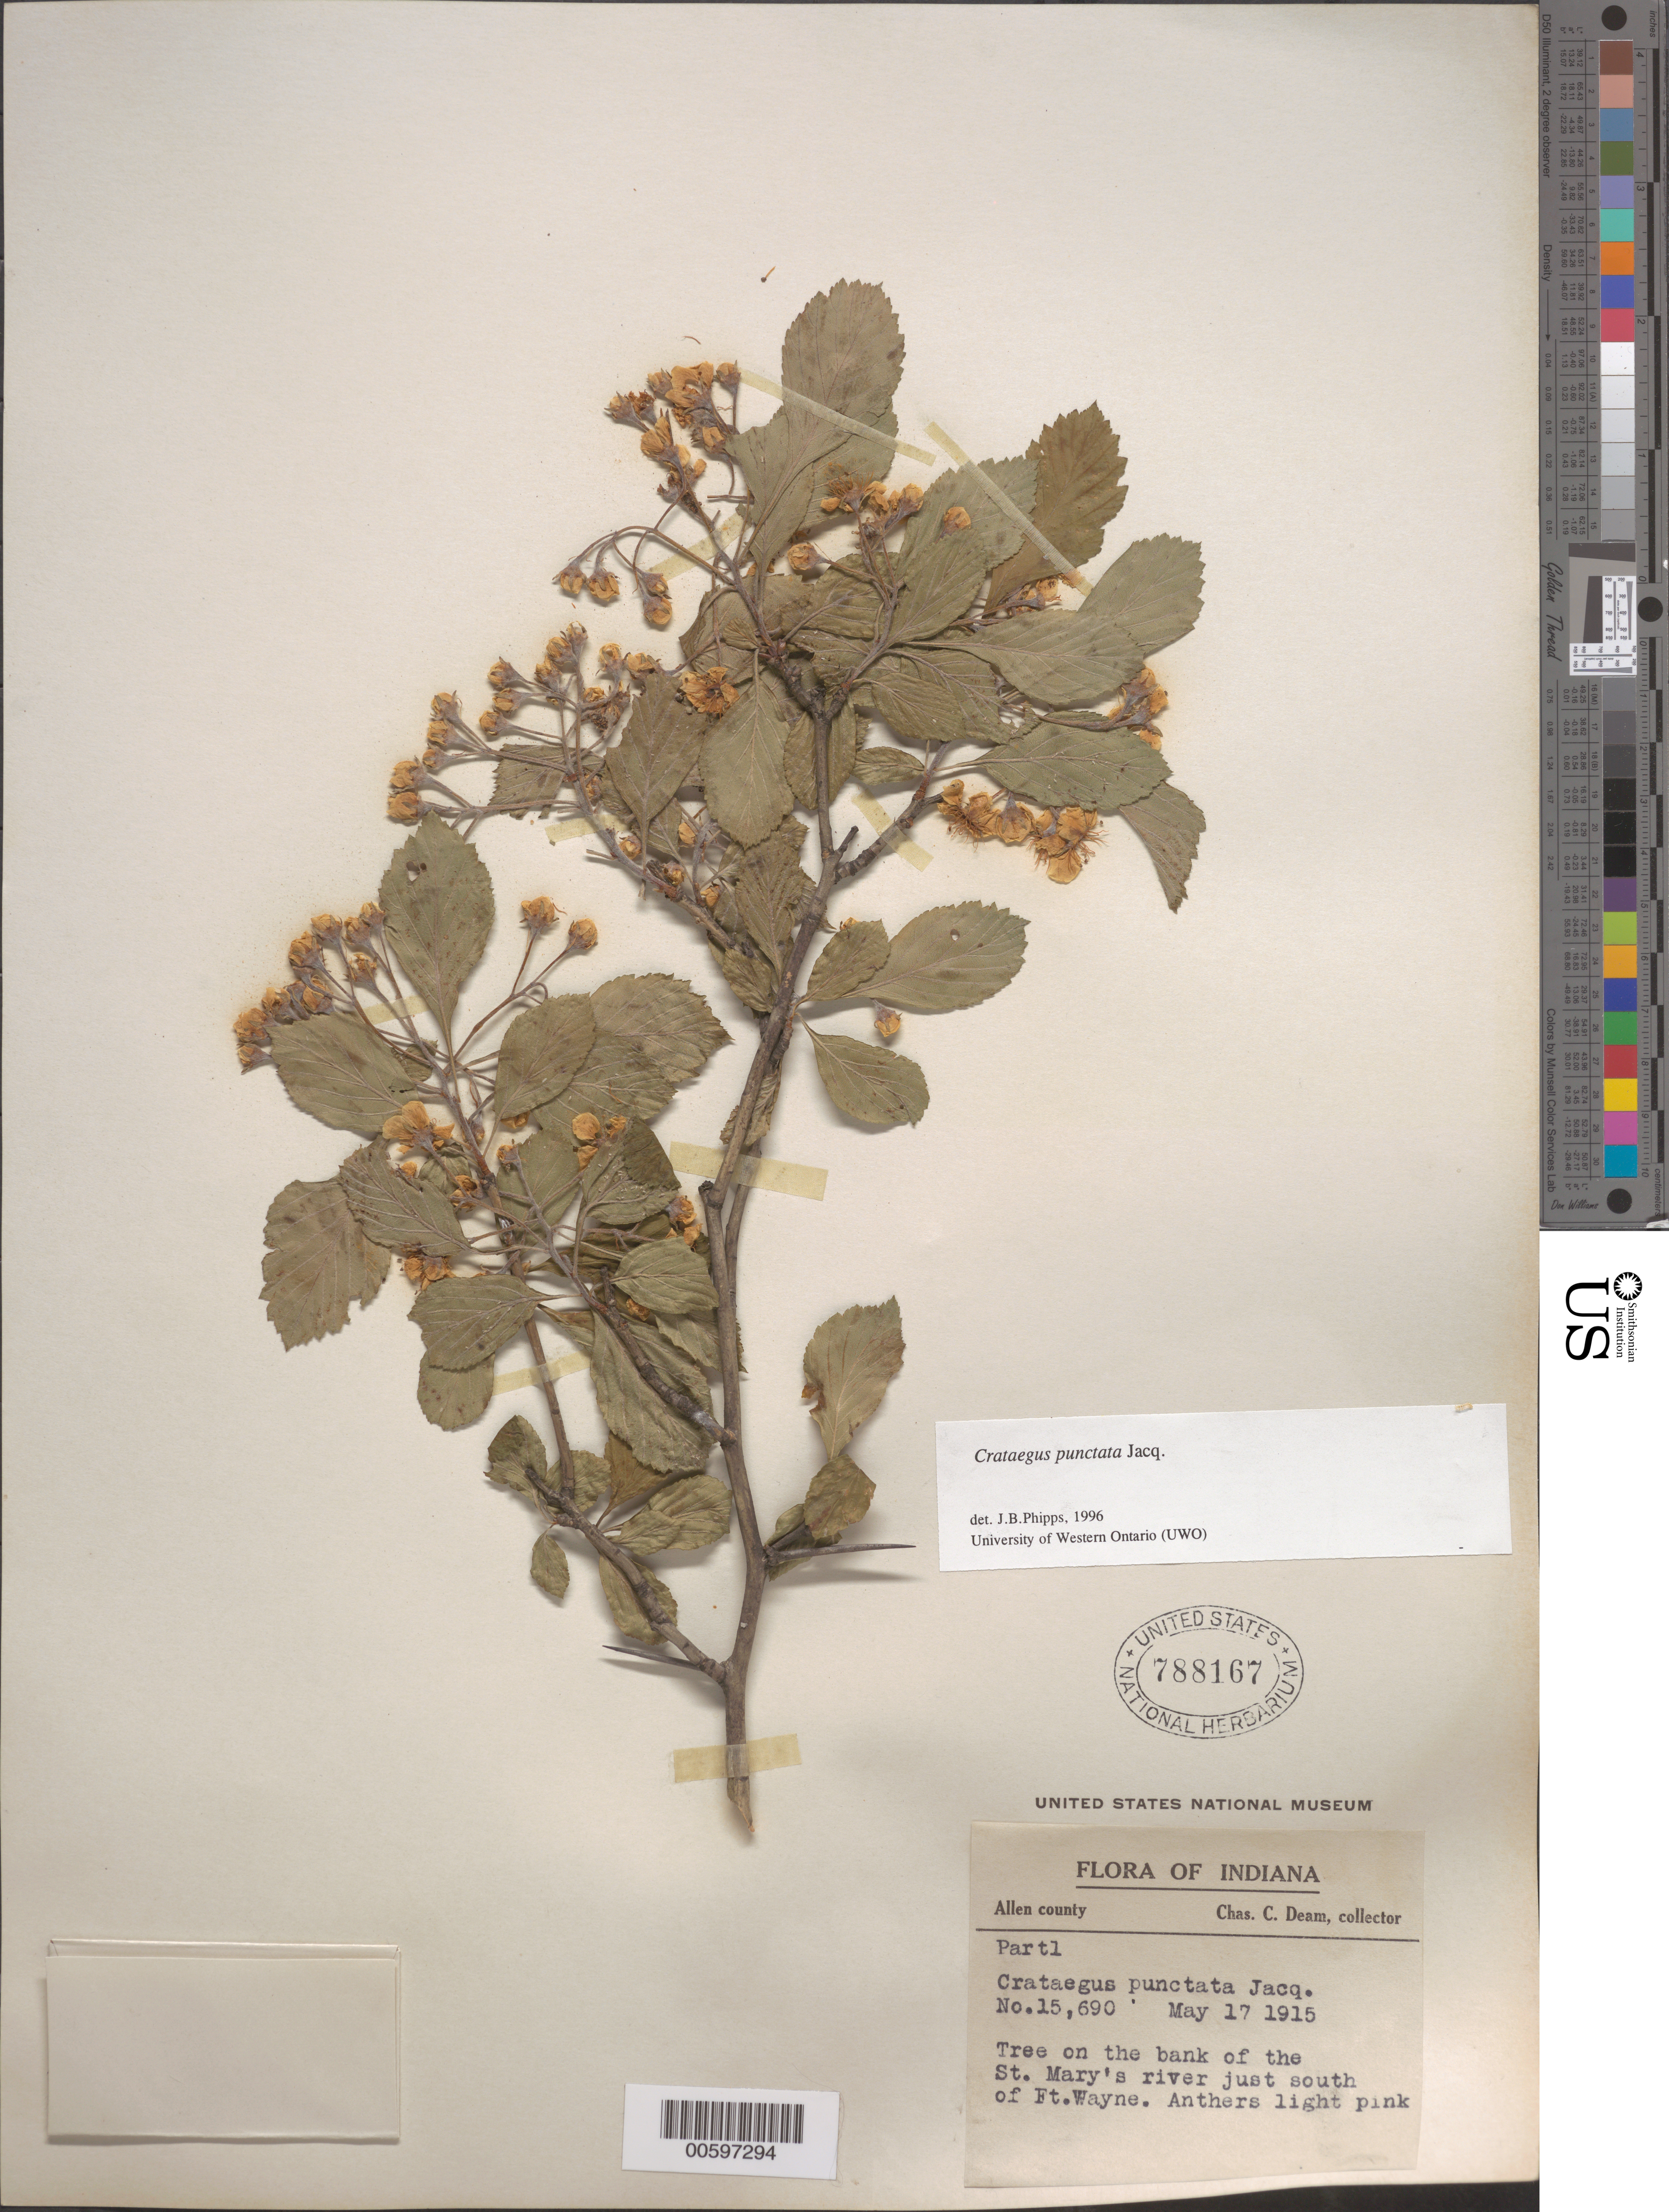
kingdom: Plantae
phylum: Tracheophyta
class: Magnoliopsida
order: Rosales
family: Rosaceae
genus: Crataegus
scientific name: Crataegus punctata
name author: Jacq.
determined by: Sargent, C. S.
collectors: C. C. Deam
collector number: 15690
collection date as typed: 17 May 1915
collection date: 1915-05-17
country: United States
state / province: Indiana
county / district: Allen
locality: St. Mary's River just S of Ft. Wayne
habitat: riverbank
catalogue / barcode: US 788167